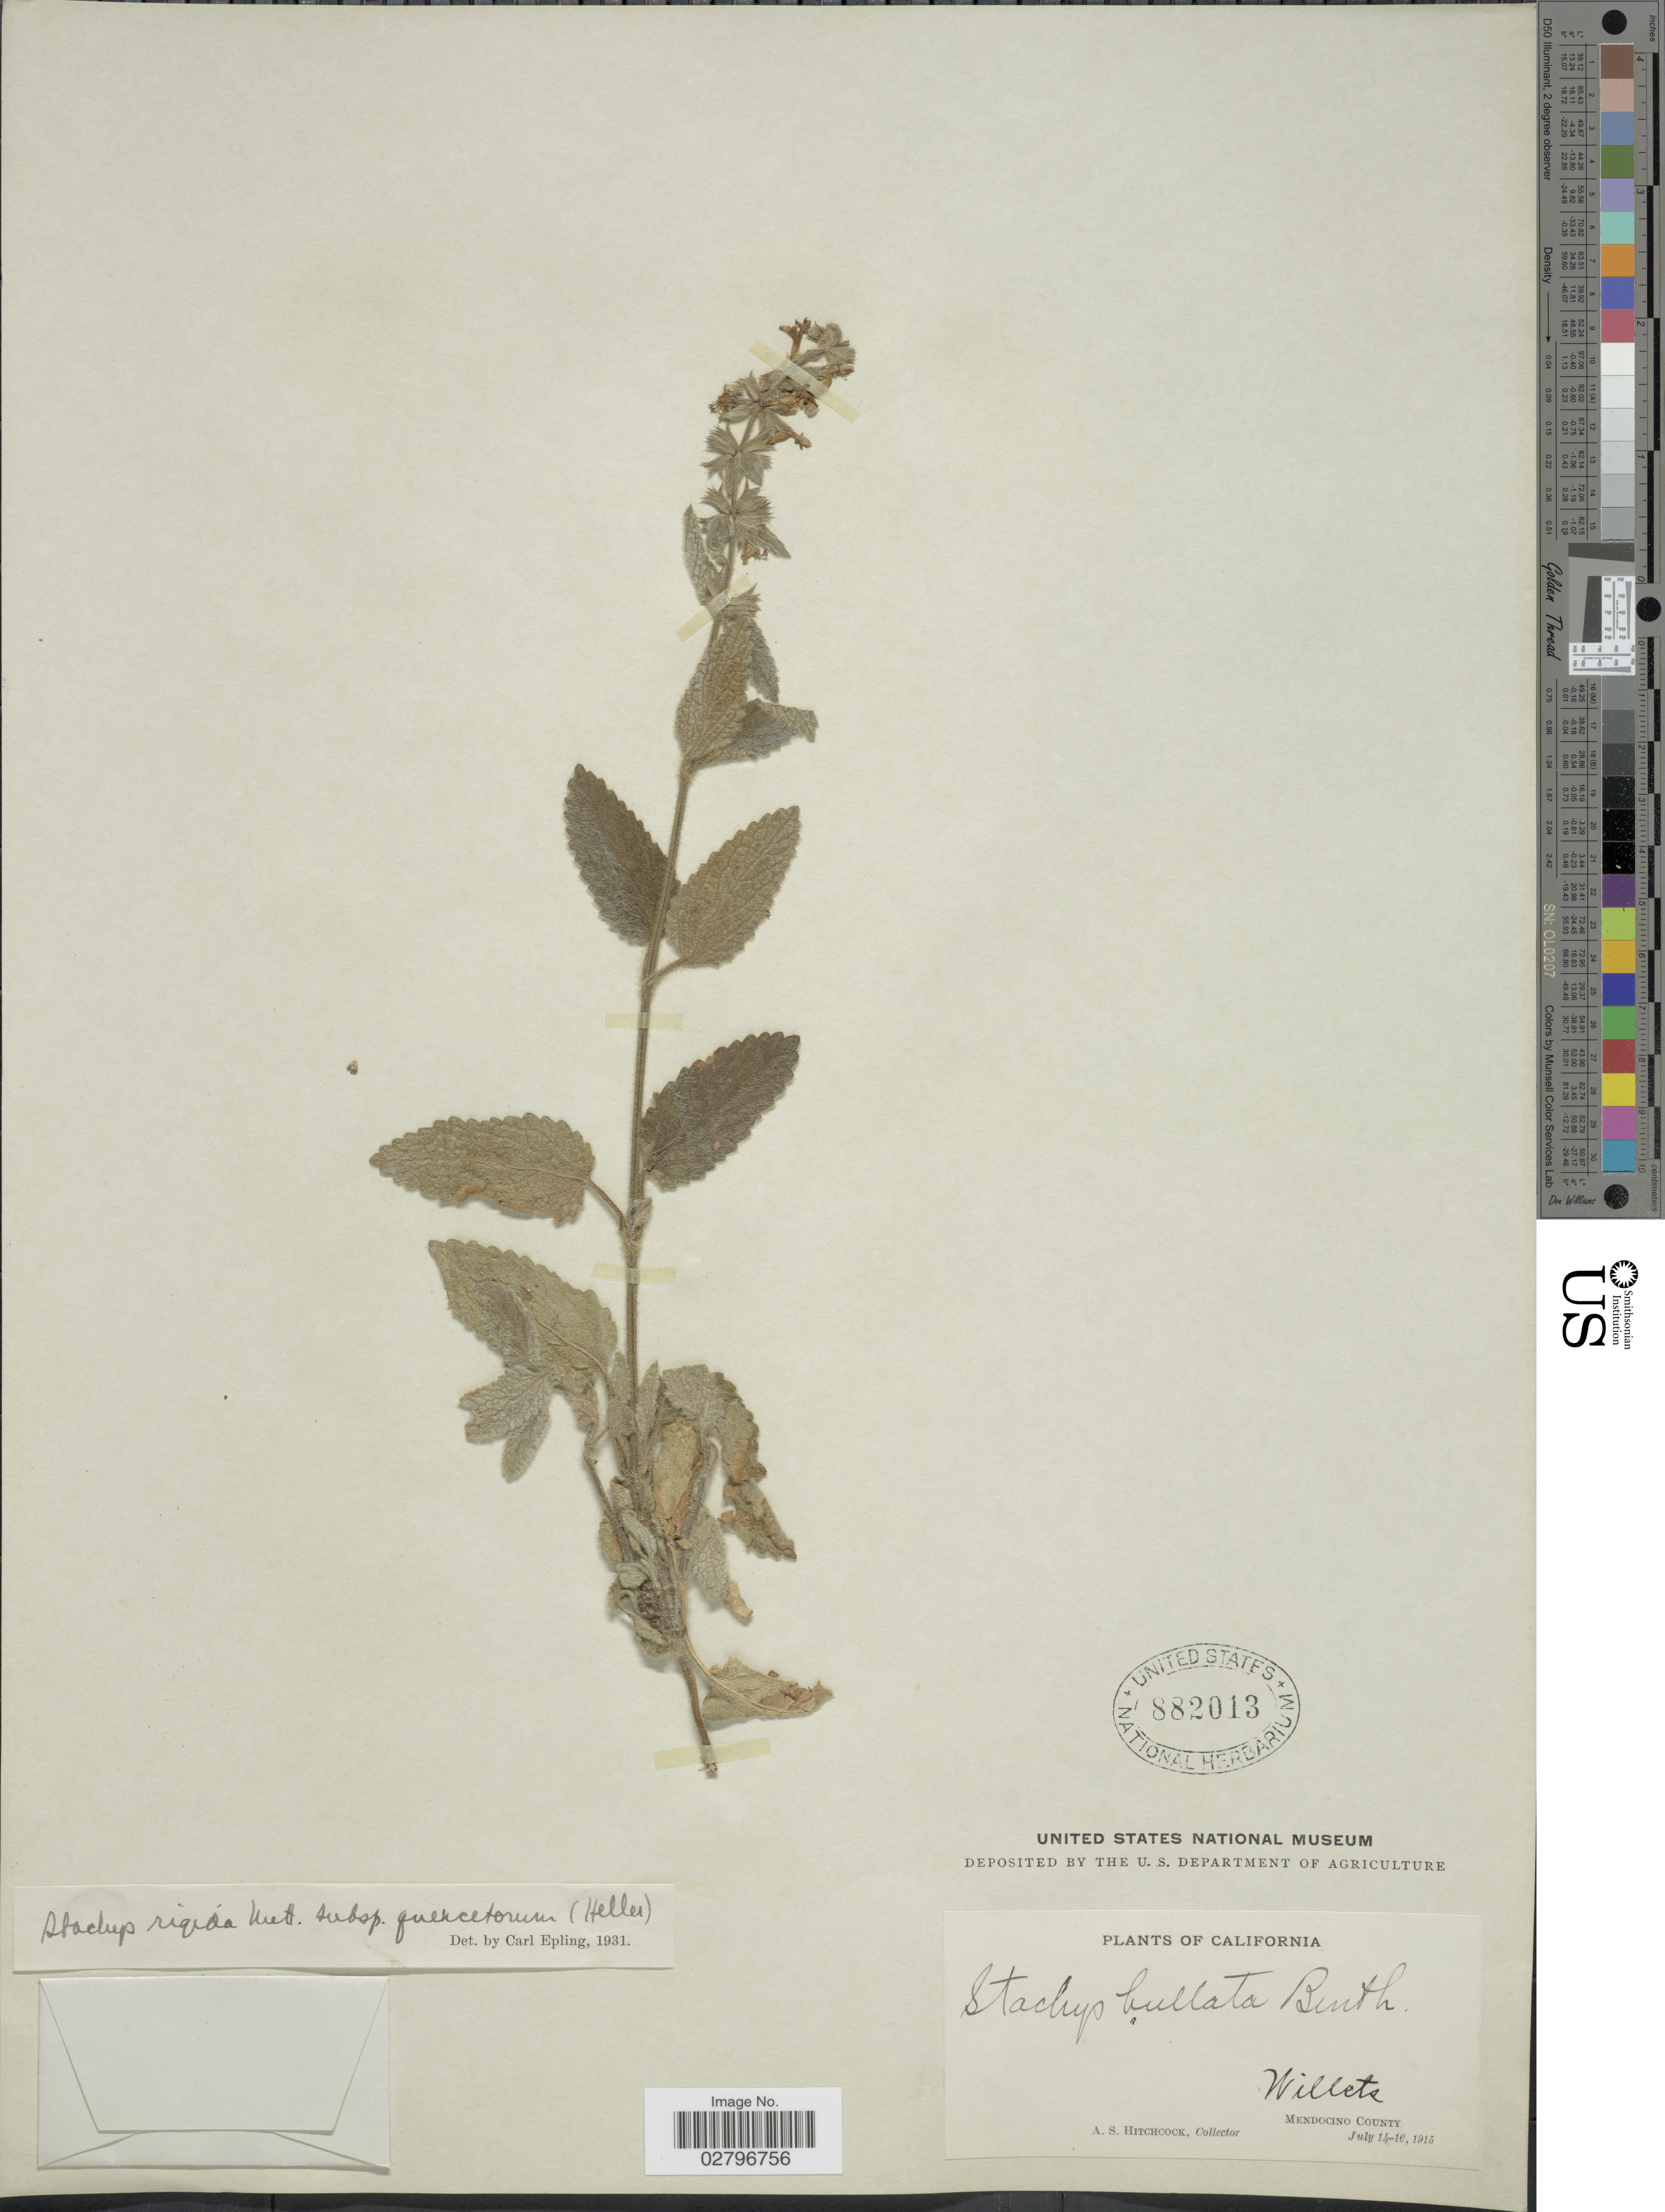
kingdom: Plantae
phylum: Tracheophyta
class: Magnoliopsida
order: Lamiales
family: Lamiaceae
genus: Stachys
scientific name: Stachys rigida subsp. quercetorum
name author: (A. Heller) Epling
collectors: A. S. Hitchcock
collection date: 1915-07-14/1915-07-16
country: United States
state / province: California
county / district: Mendocino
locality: Willets, Mendocino County.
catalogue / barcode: US 882013